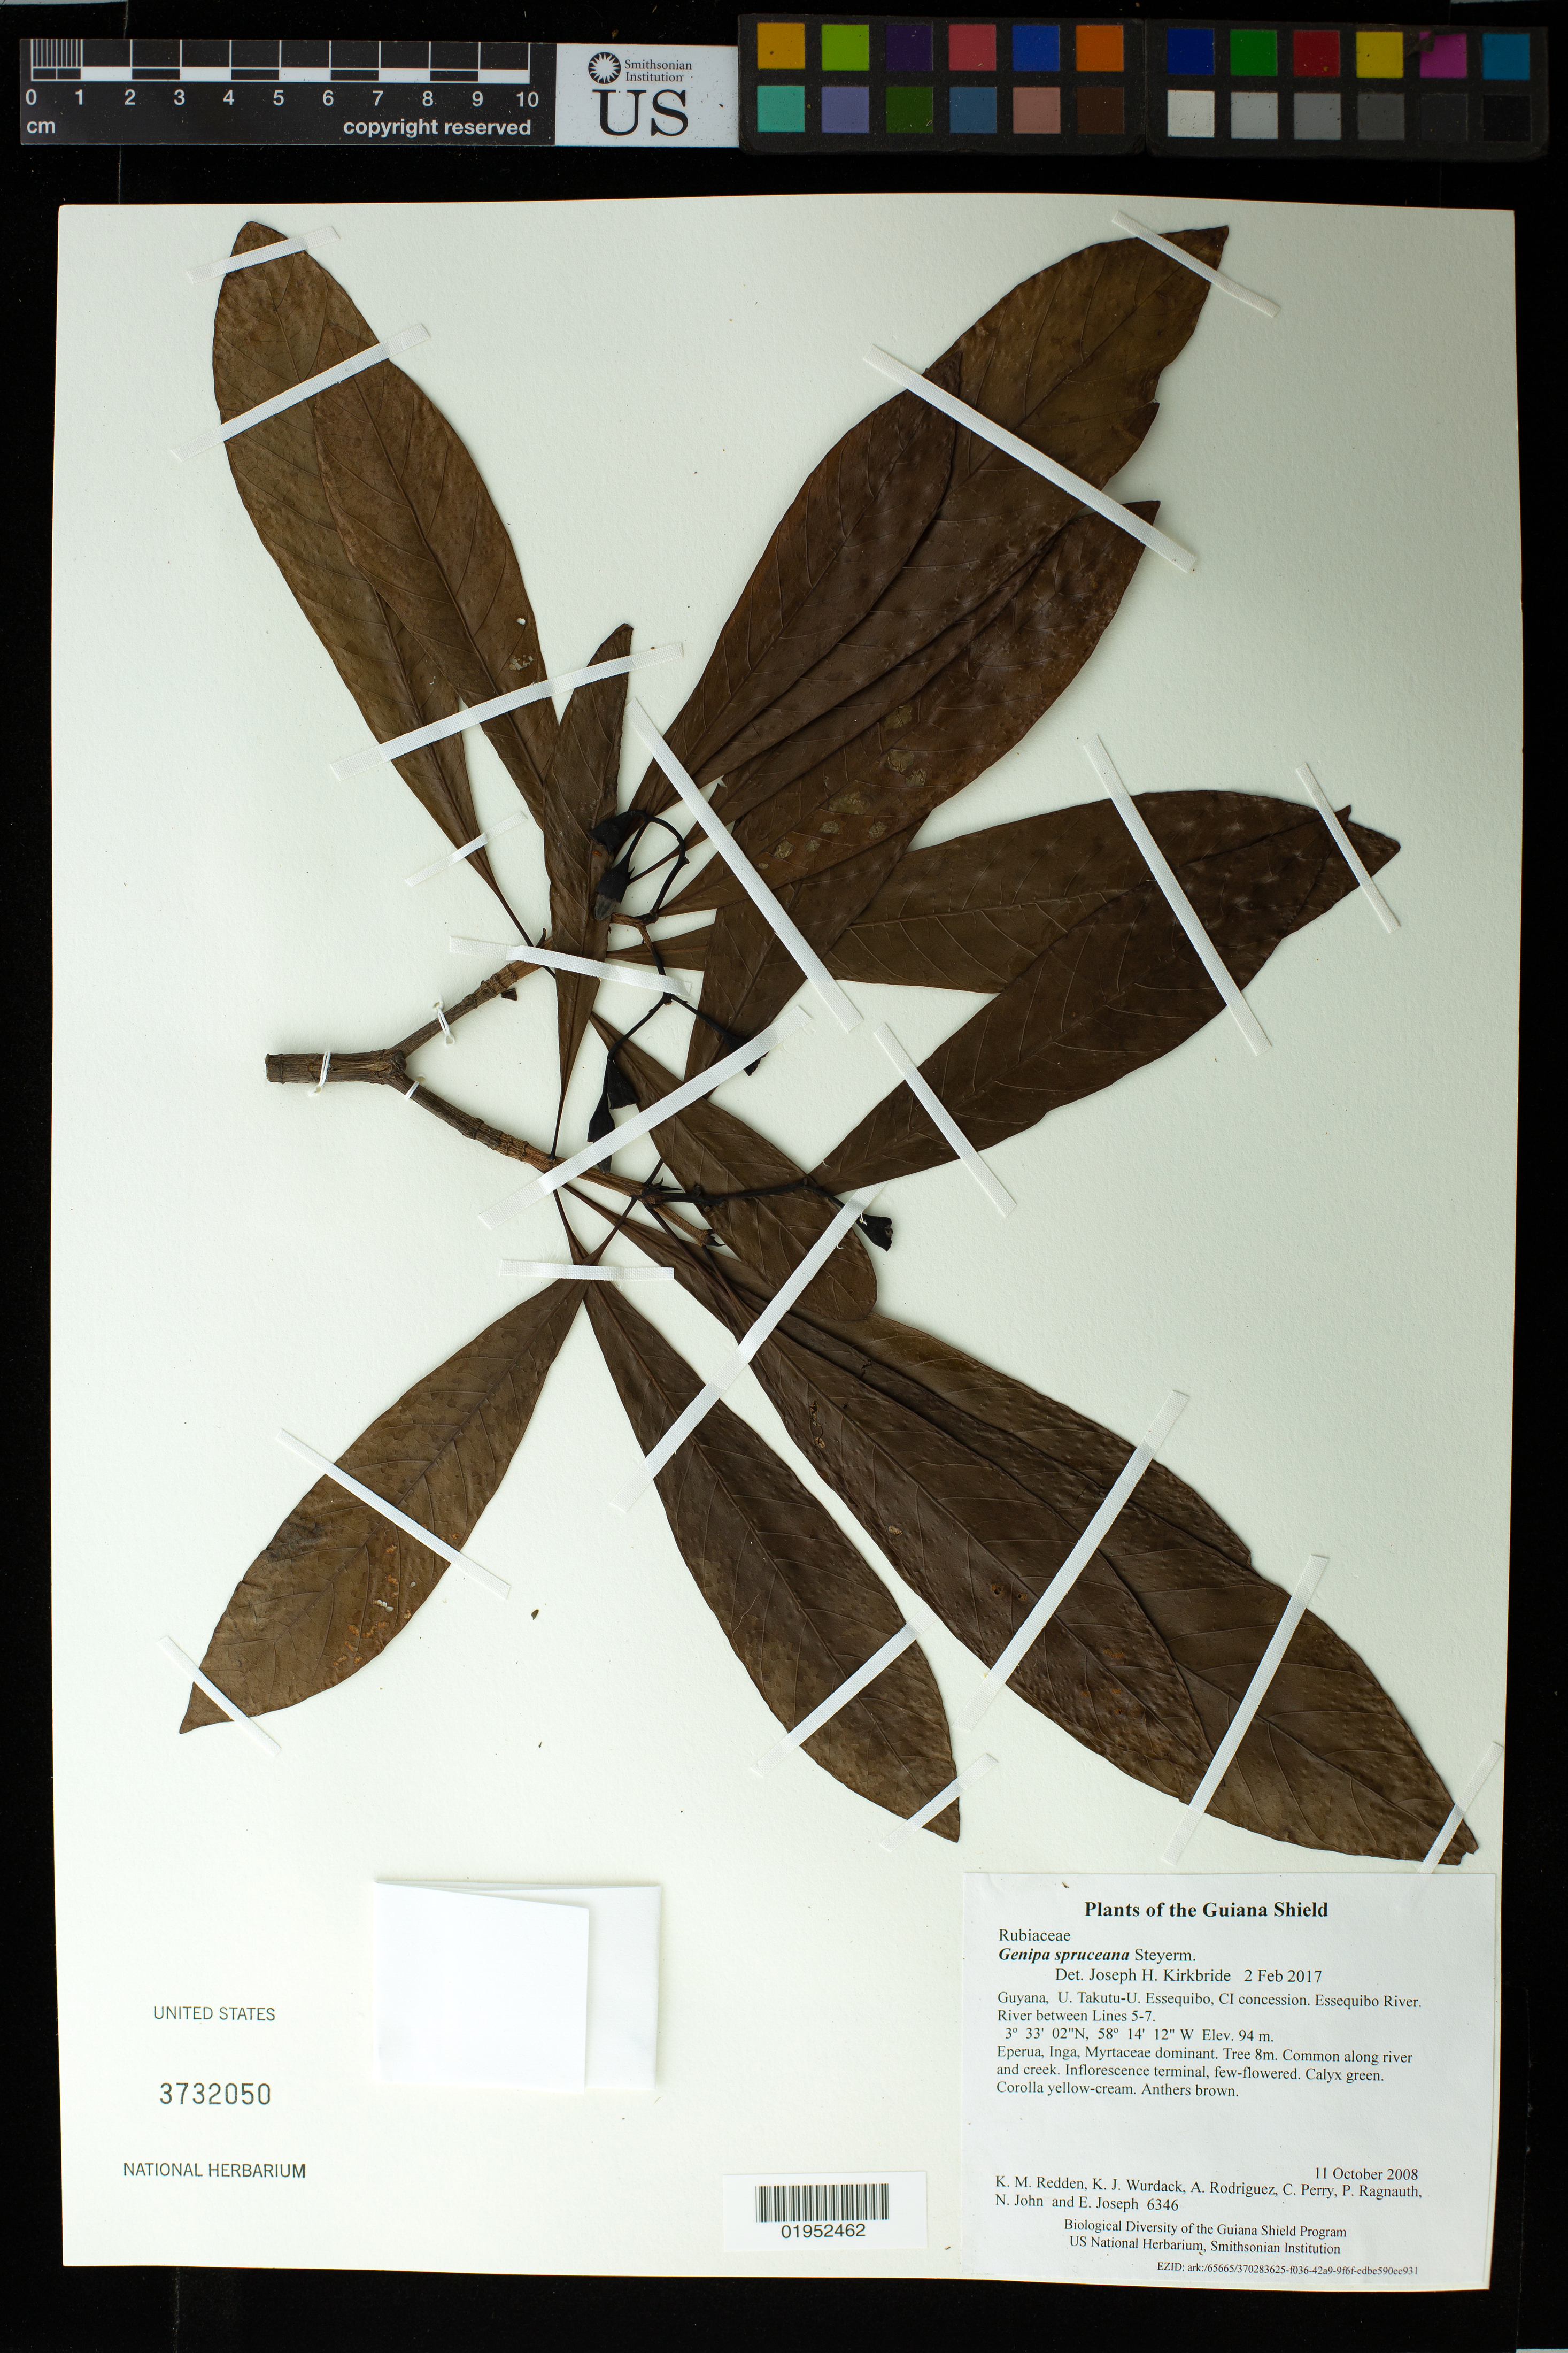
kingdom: Plantae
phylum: Tracheophyta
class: Magnoliopsida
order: Gentianales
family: Rubiaceae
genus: Genipa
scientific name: Genipa spruceana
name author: Steyerm.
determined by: Kirkbride, J. H.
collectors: K. M. Redden, K. Wurdack, A. Rodriguez, C. Perry, P. Ragnauth, N. John & E. Joseph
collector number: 6346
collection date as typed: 11 October 2008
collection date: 2008-10-11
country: Guyana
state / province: U. Takutu-U. Essequibo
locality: CI concession. Essequibo River. River between Lines 5-7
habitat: Eperua, Inga, Myrtaceae dominant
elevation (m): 94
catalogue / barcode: US 3732050